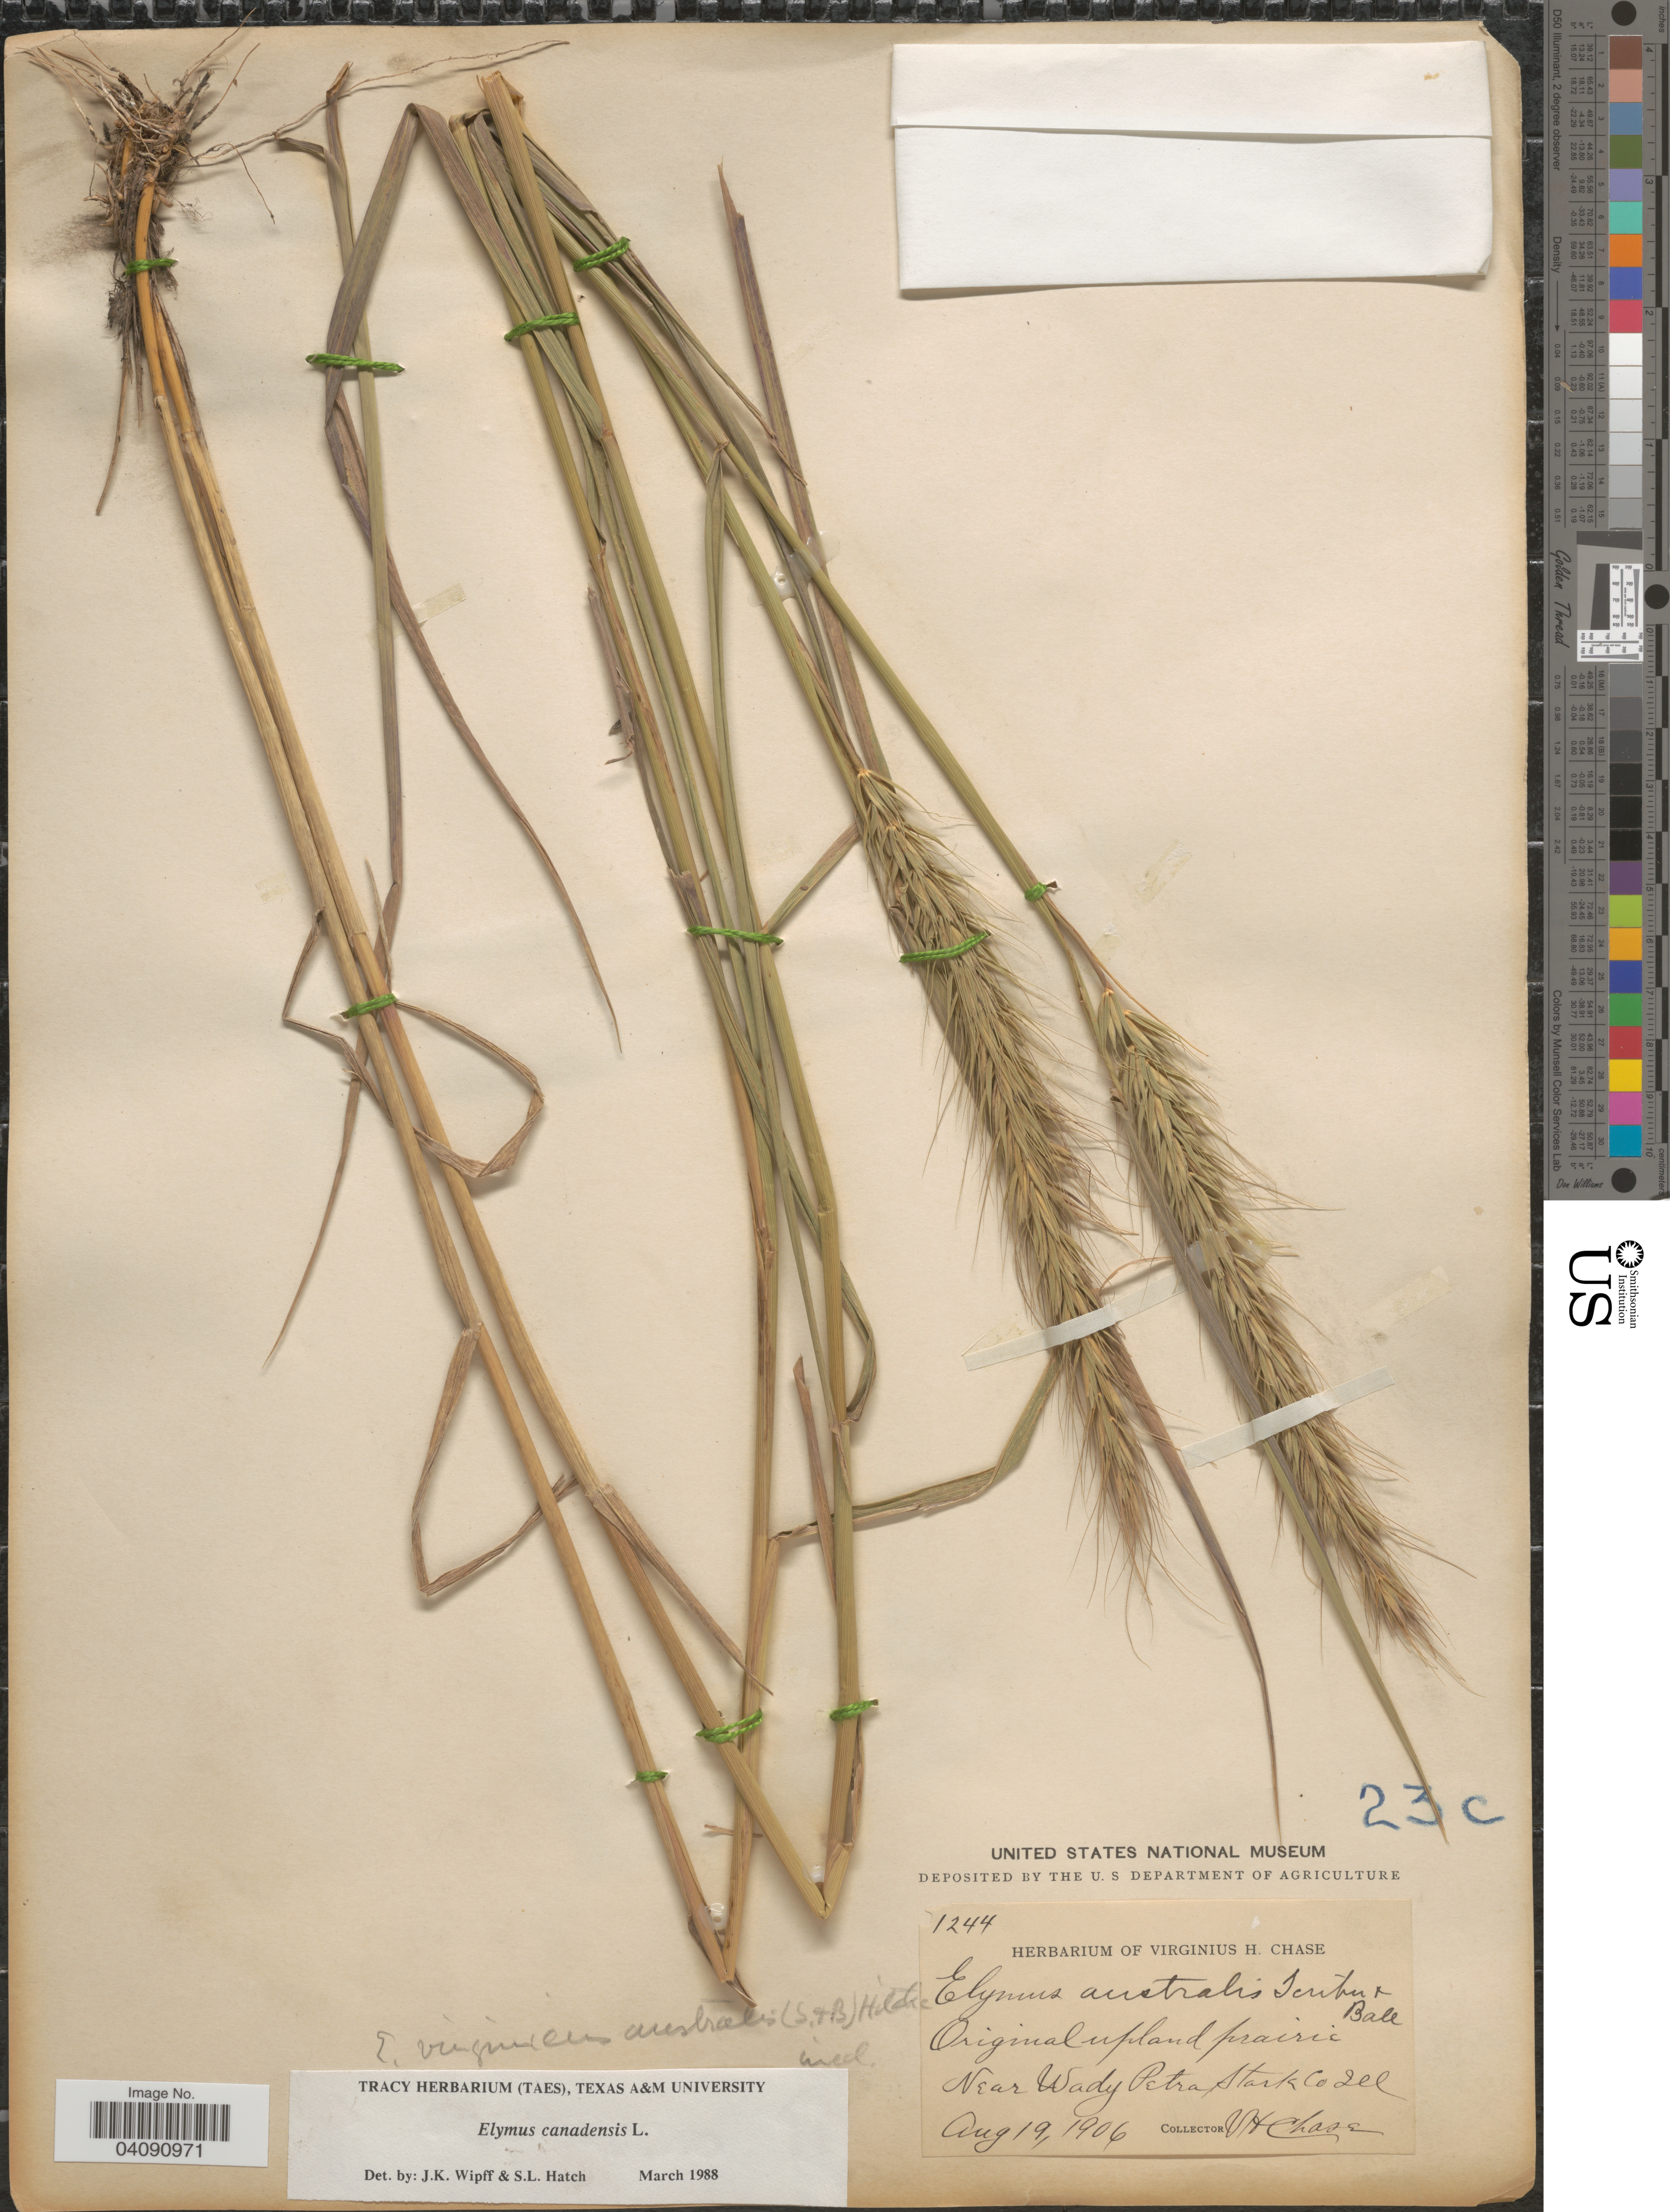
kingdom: Plantae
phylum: Tracheophyta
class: Liliopsida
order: Poales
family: Poaceae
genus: Elymus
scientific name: Elymus canadensis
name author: L.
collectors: V. H. Chase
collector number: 1244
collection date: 1906-08-19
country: United States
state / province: Illinois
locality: Original upland prairie. Near Wady Petra, Stark Co.